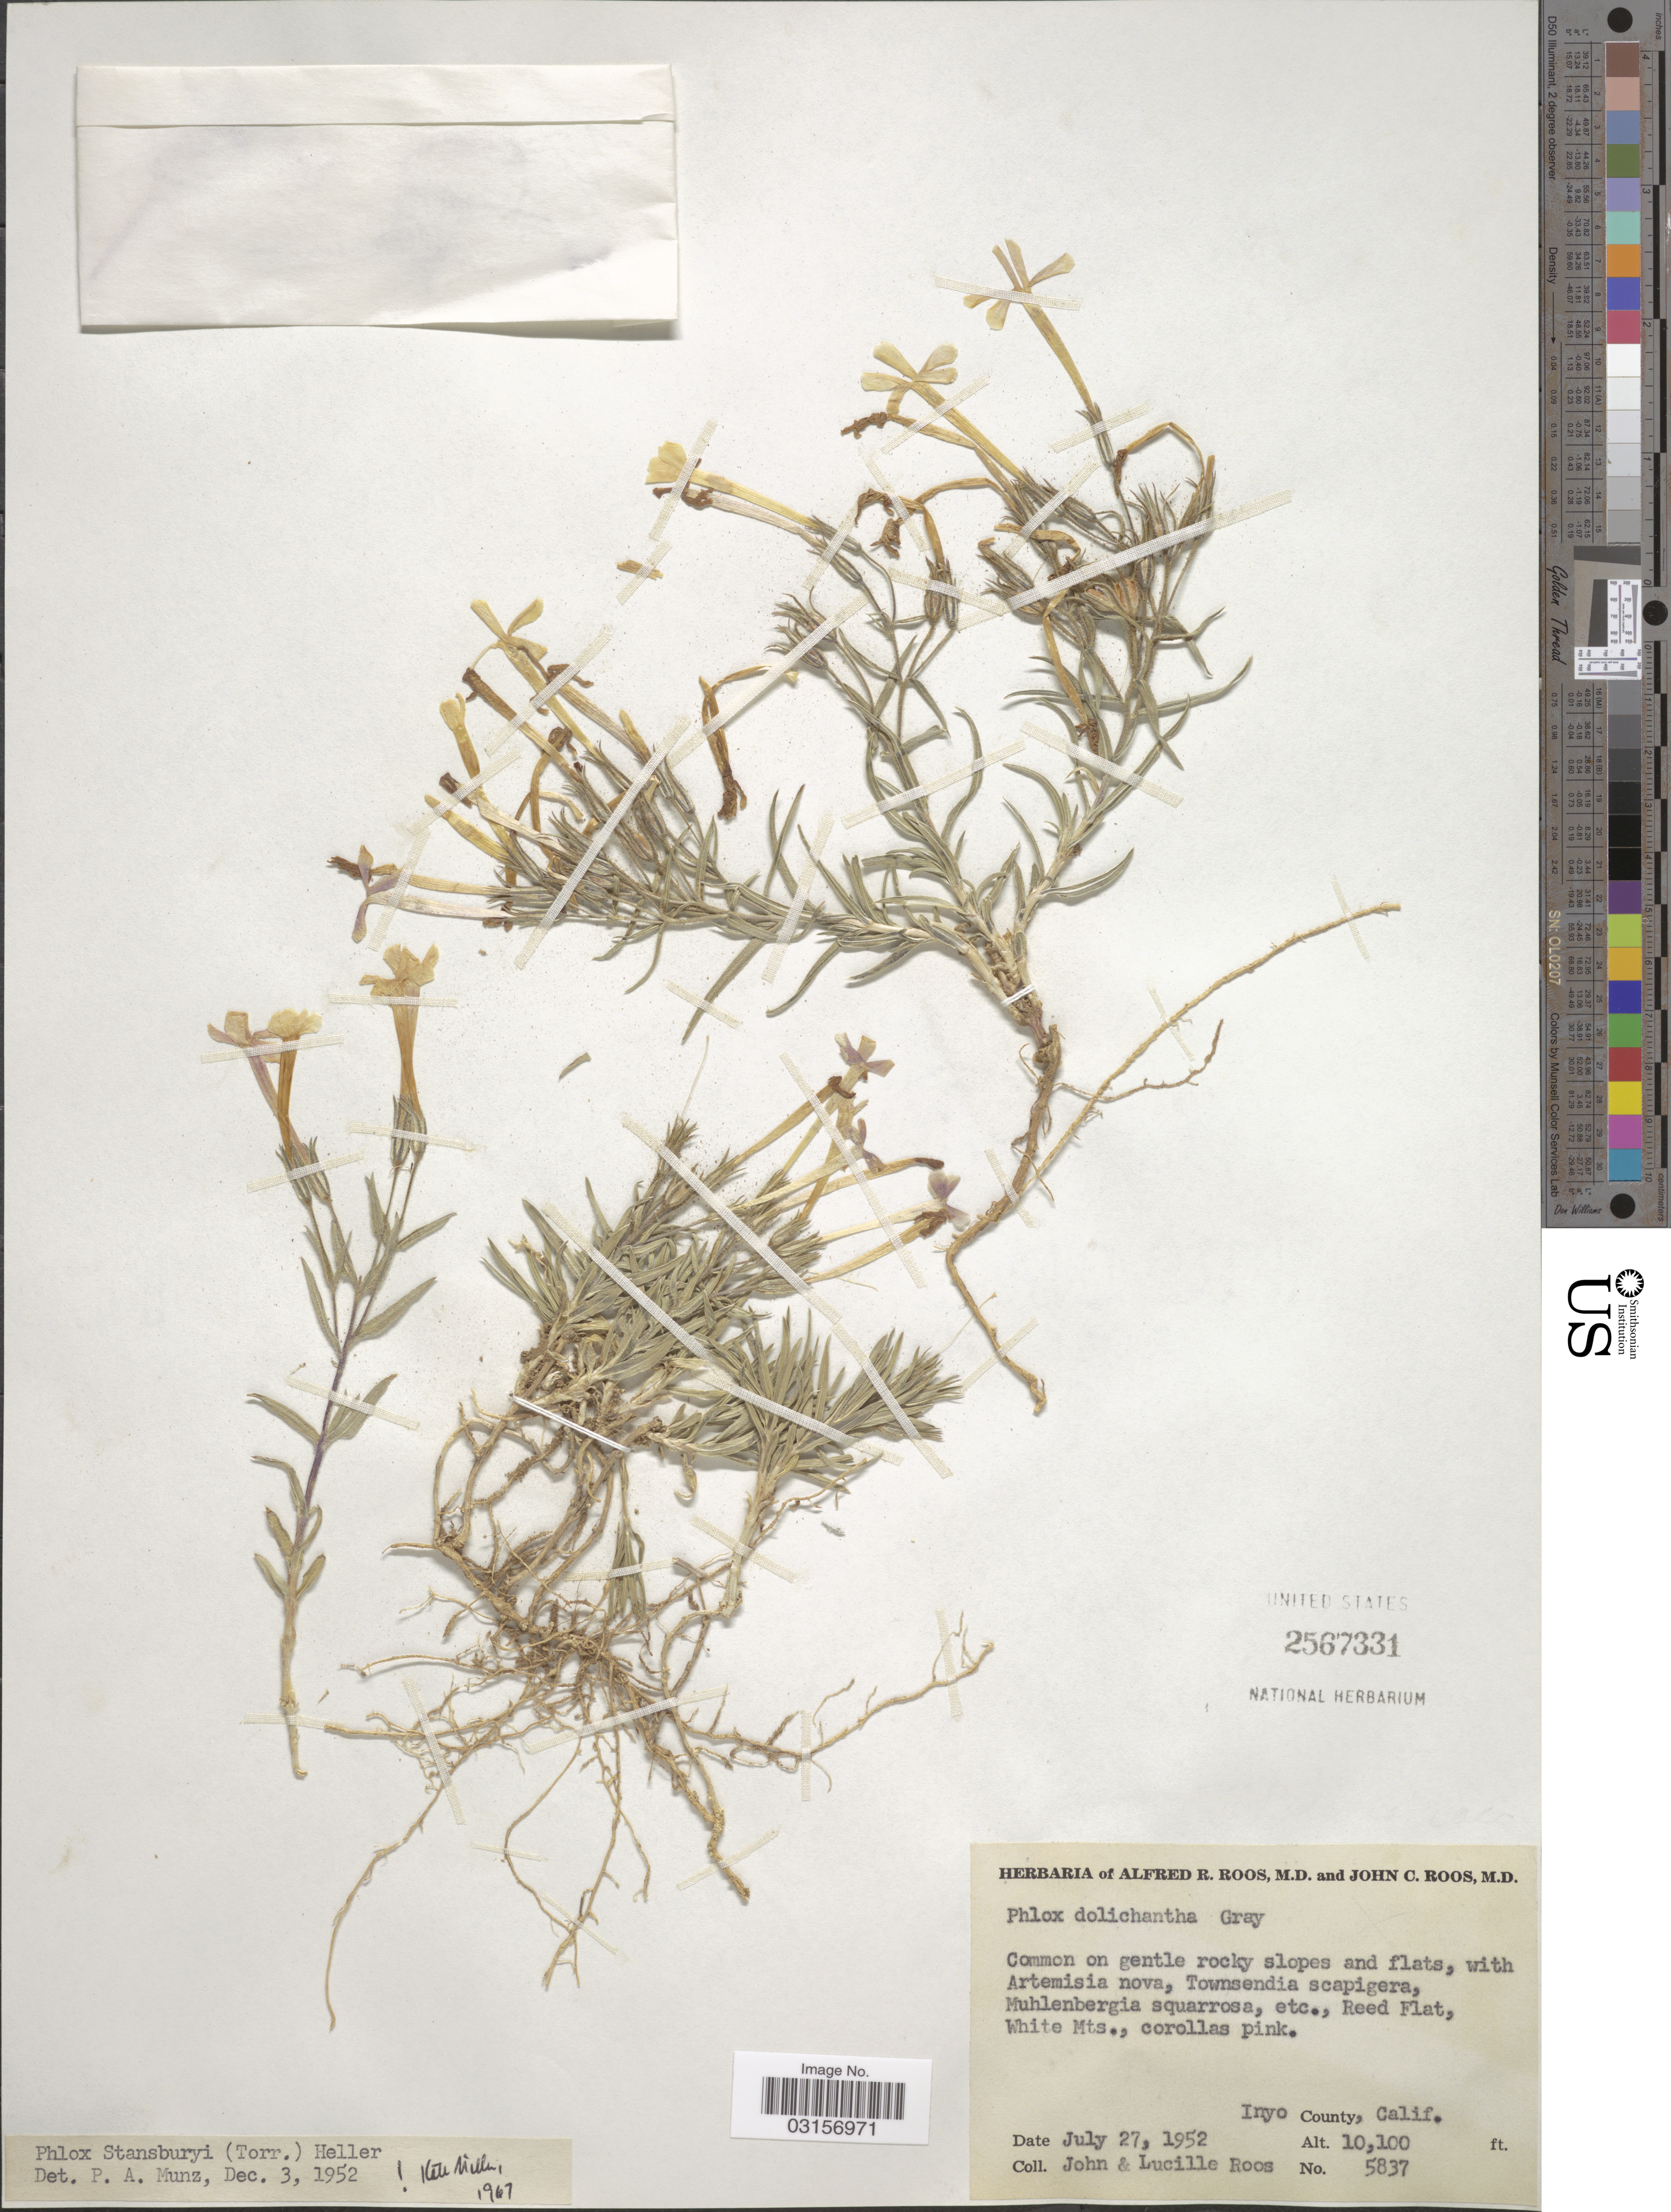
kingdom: Plantae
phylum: Tracheophyta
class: Magnoliopsida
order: Ericales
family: Polemoniaceae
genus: Phlox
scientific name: Phlox dolichantha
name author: A. Gray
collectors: J. C. Roos & L. Roos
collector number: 5837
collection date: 1952-07-27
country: United States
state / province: California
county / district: Inyo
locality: Inyo County.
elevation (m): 3078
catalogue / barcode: US 2567331